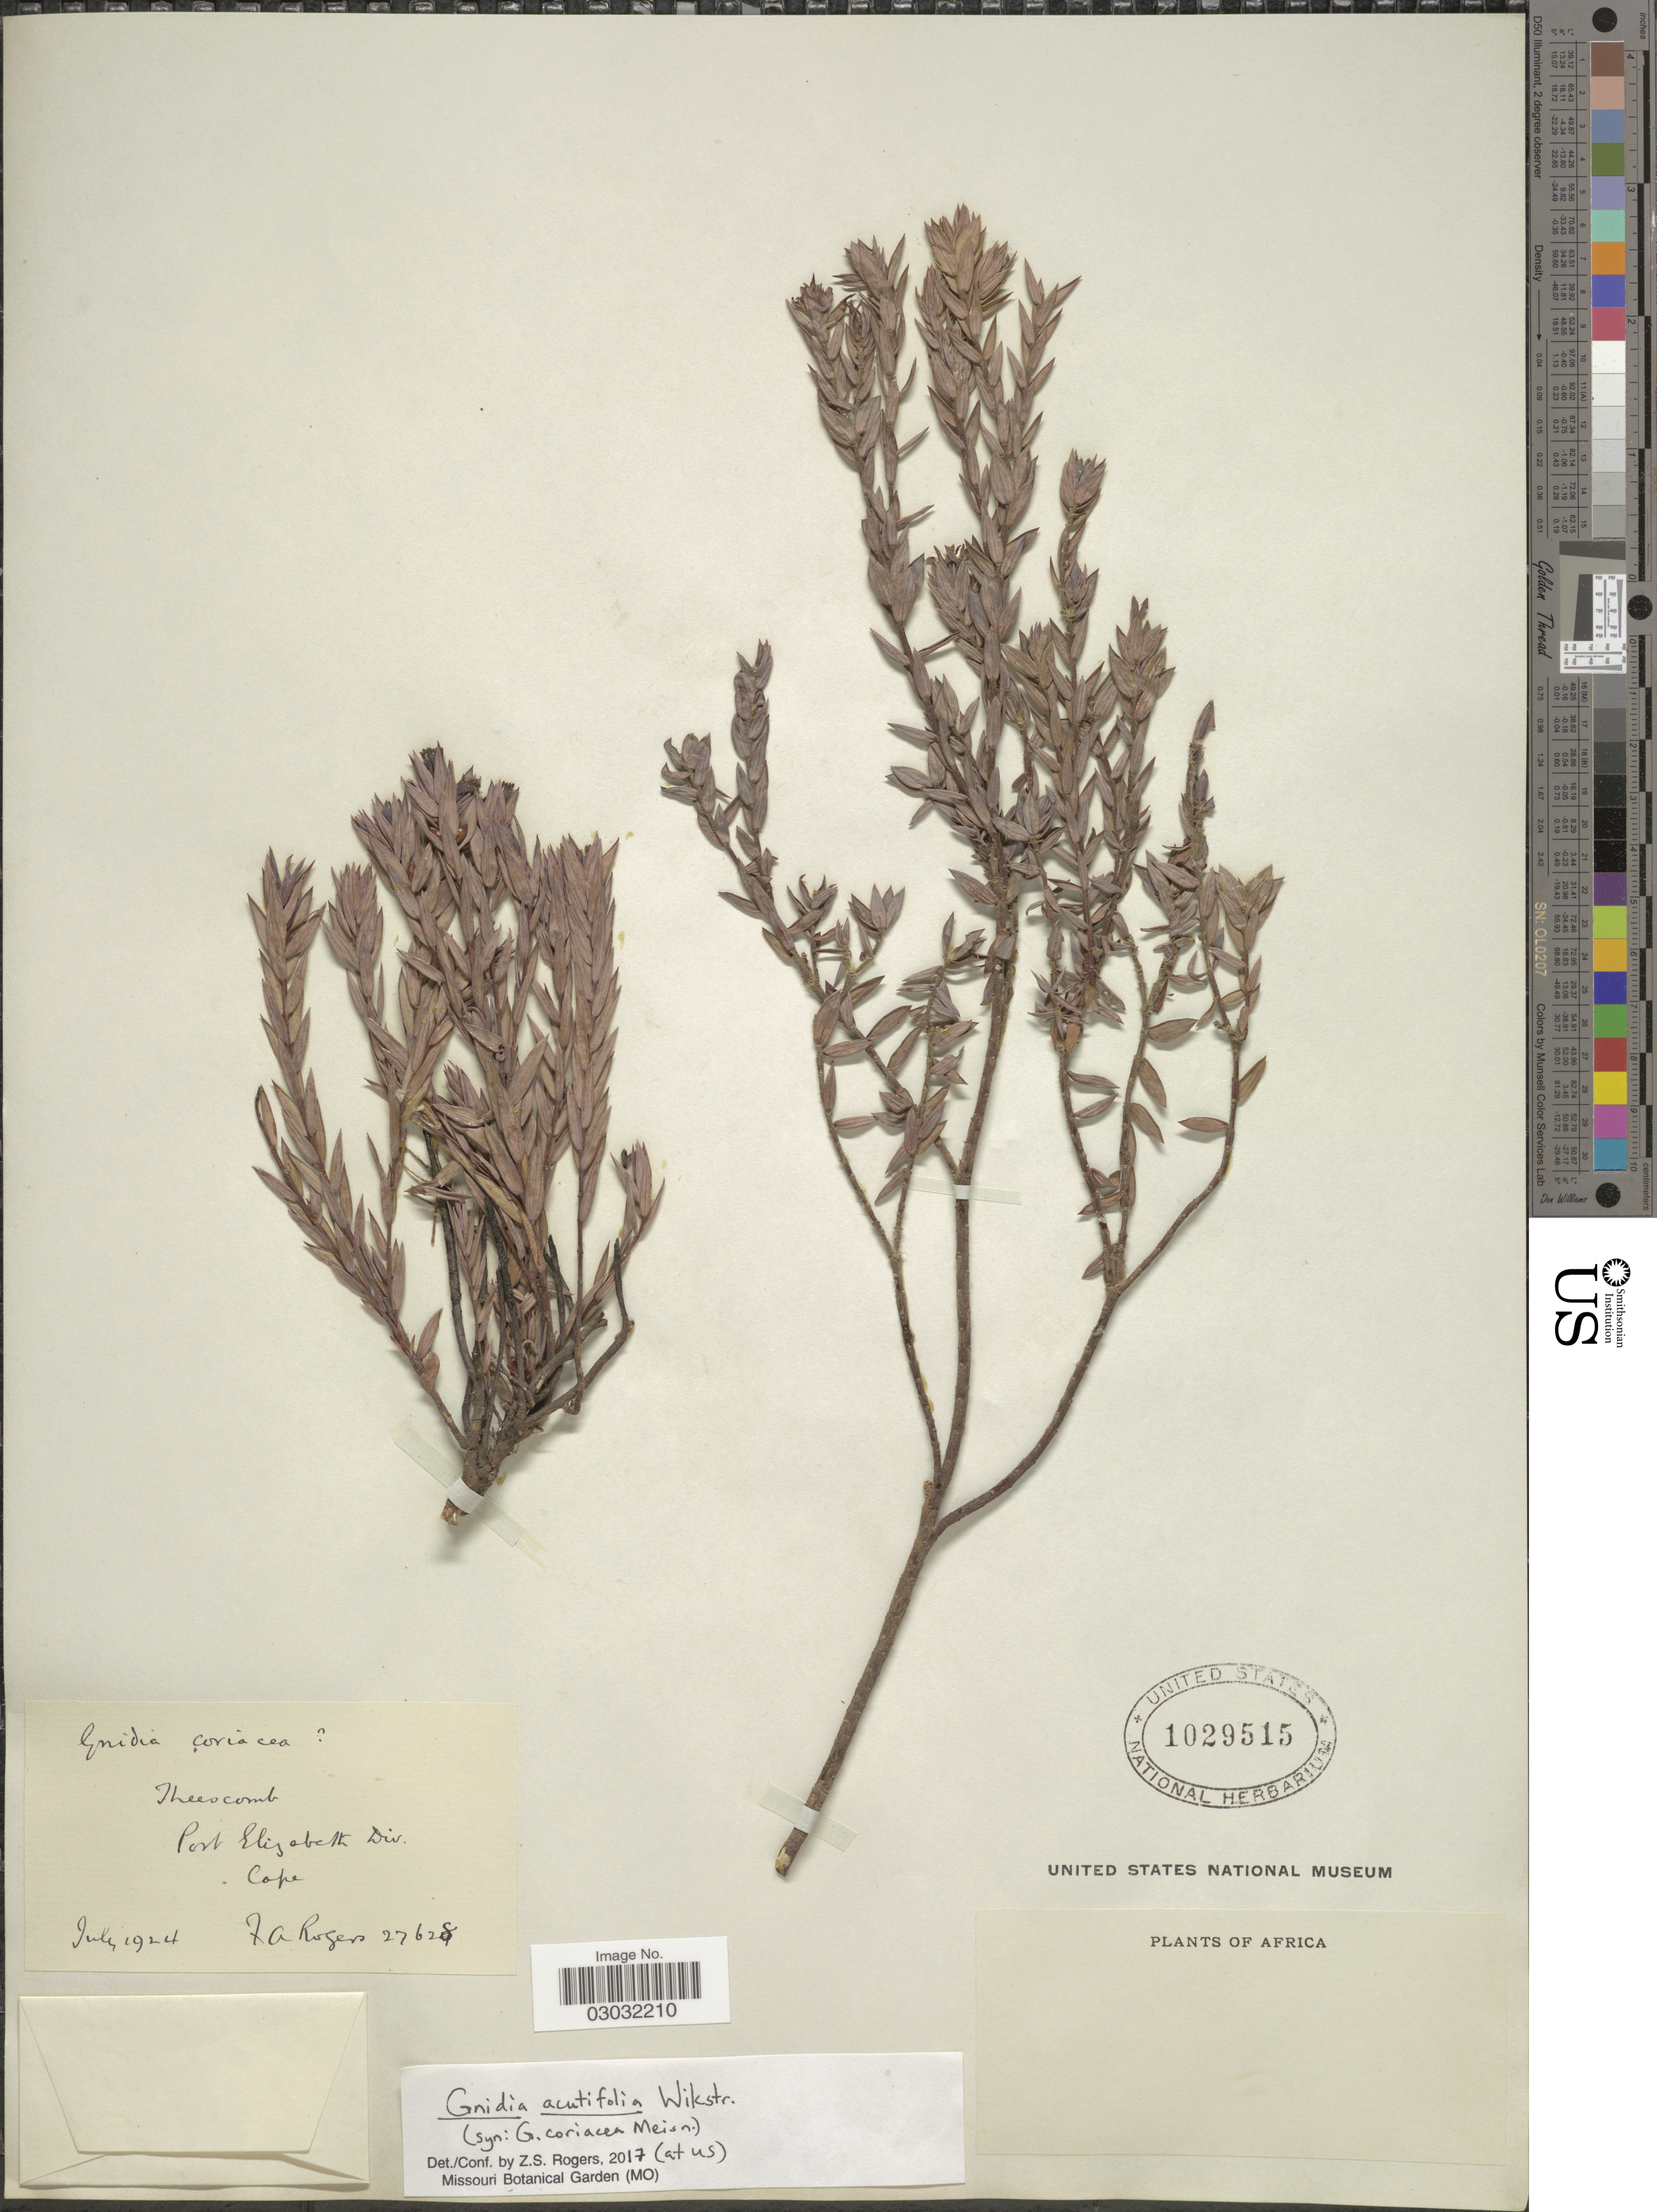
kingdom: Plantae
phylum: Tracheophyta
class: Magnoliopsida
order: Malvales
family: Thymelaeaceae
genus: Gnidia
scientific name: Gnidia acutifolia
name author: Wikstr.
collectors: F. A. Rogers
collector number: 27628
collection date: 1924-07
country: South Africa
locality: Cape. Port Elizabeth Div. Africa.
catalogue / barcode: US 1029515